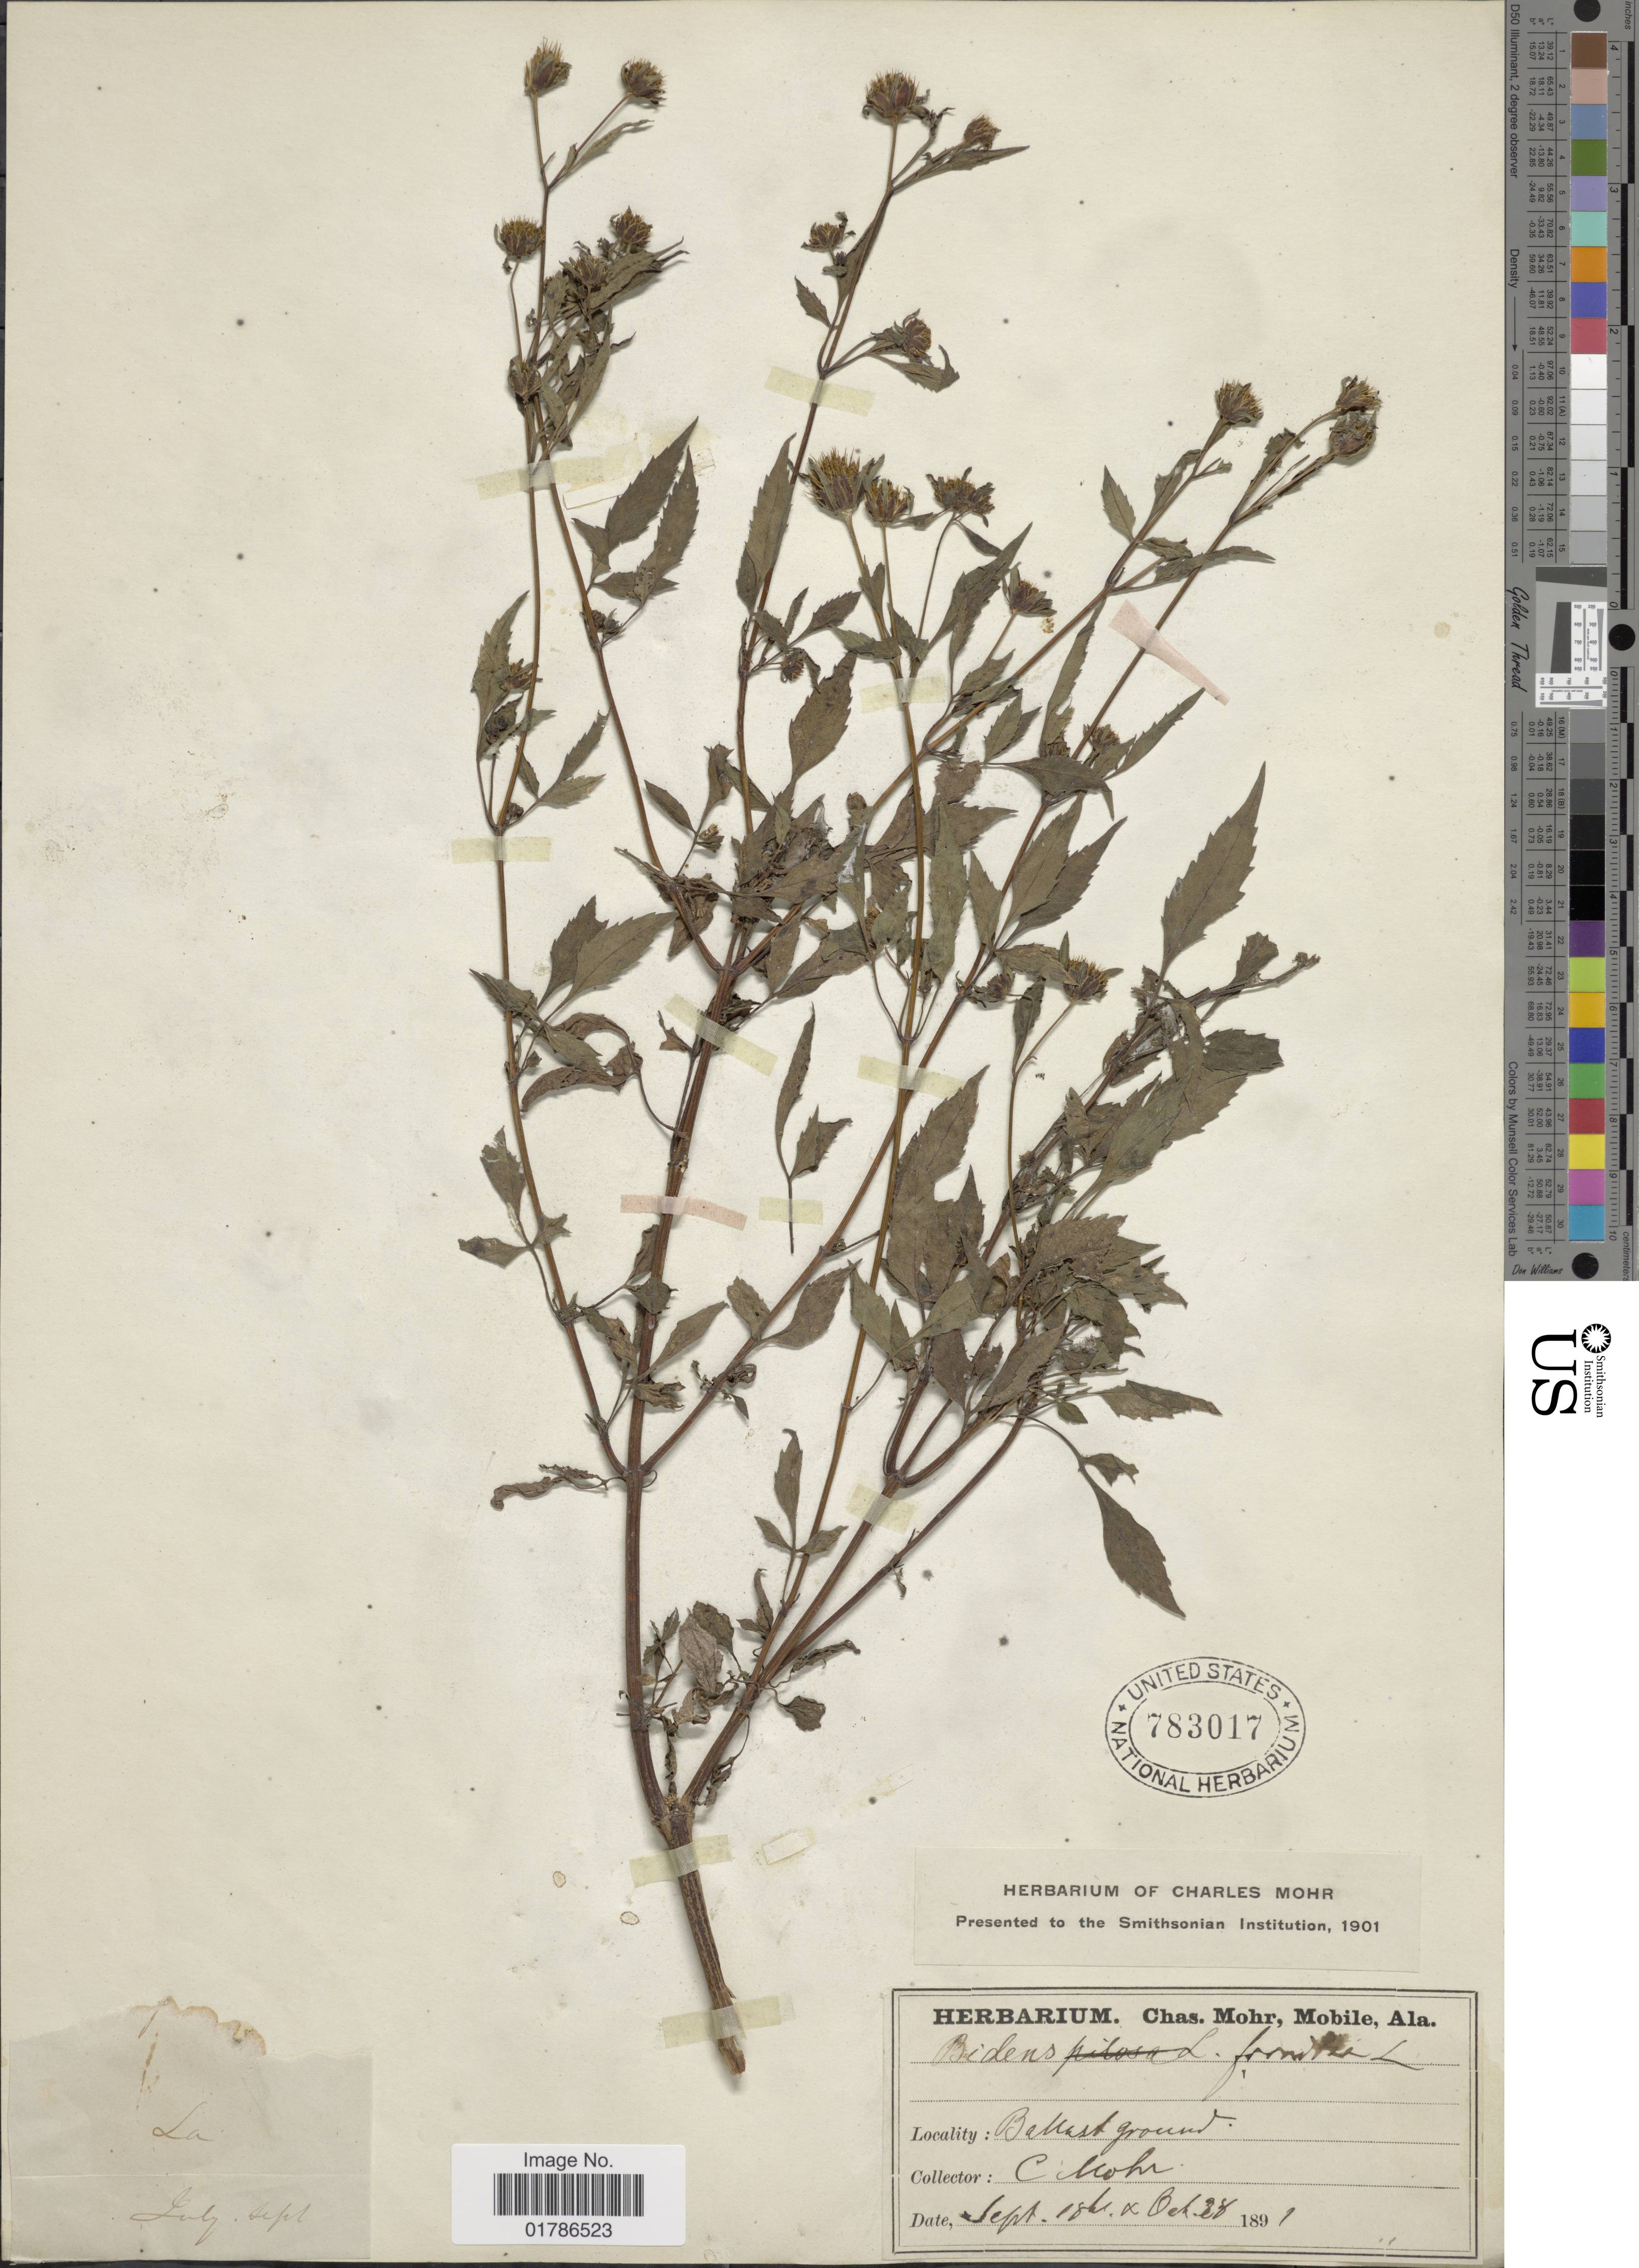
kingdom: Plantae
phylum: Tracheophyta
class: Magnoliopsida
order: Asterales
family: Asteraceae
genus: Bidens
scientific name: Bidens frondosa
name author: L.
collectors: C. T. Mohr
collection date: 1891-09-18/1891-10-28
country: United States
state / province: Alabama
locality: Ballast ground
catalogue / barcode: US 783017